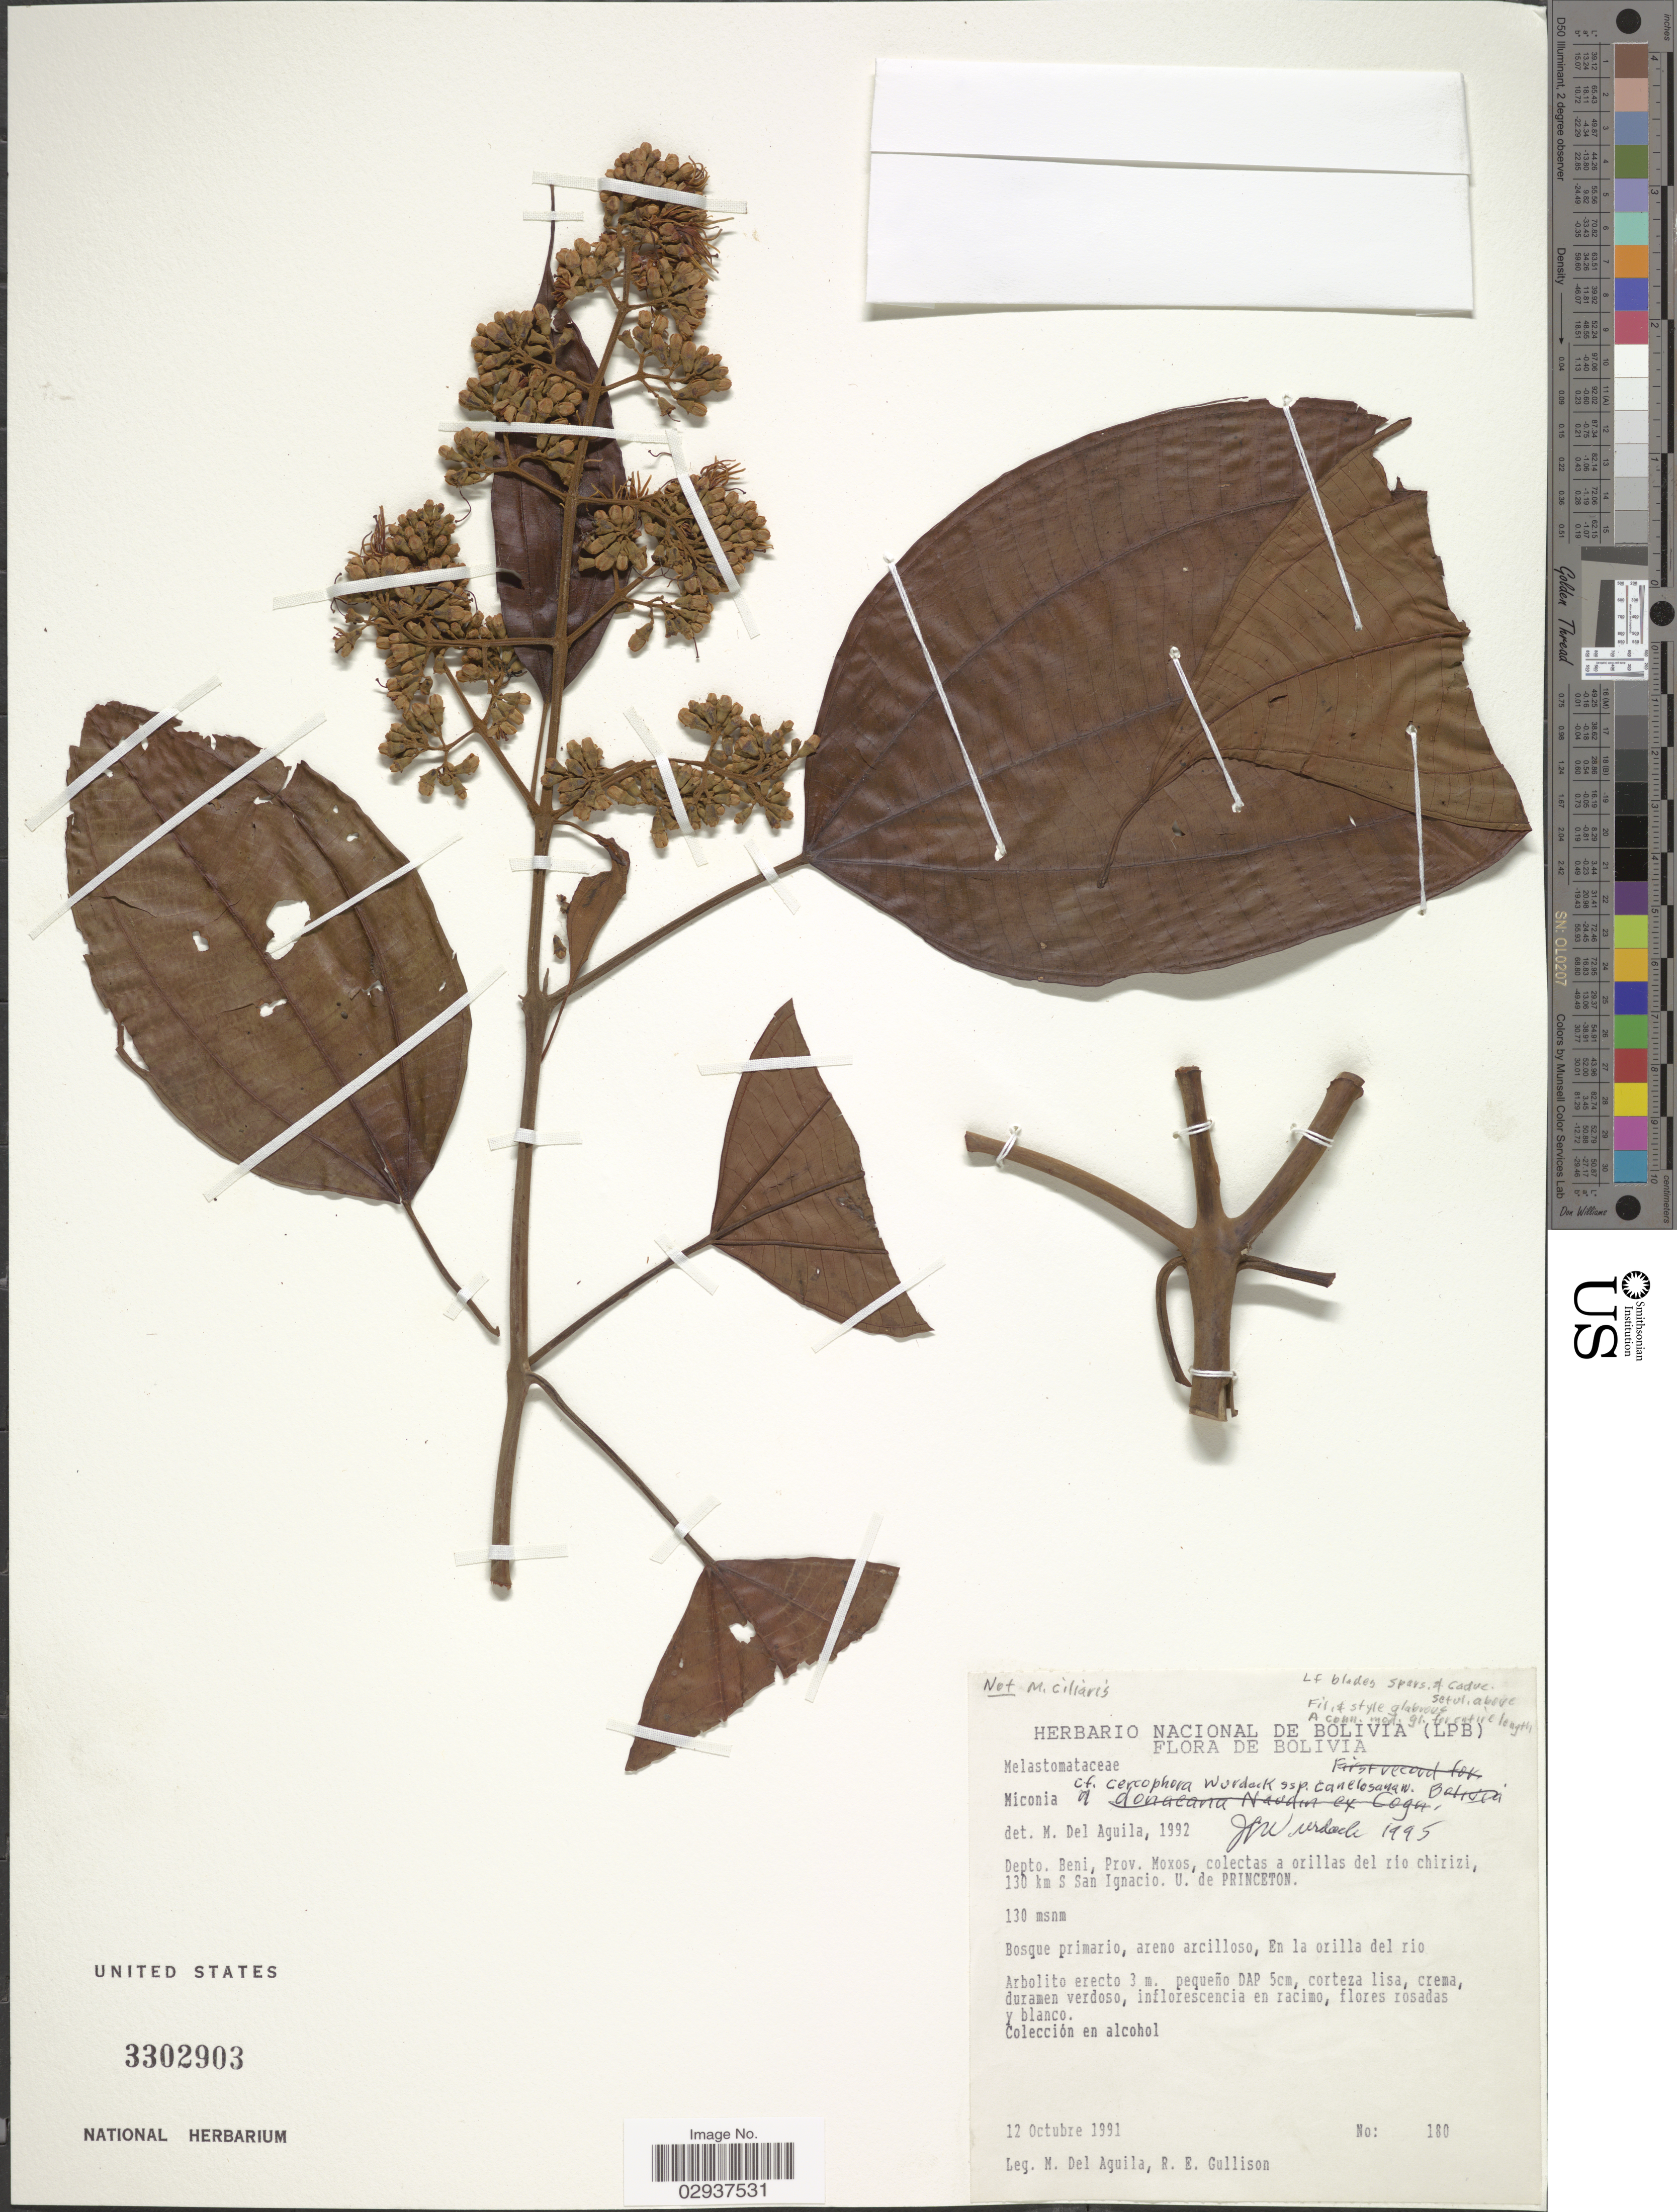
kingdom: Plantae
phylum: Tracheophyta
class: Magnoliopsida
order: Myrtales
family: Melastomataceae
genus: Miconia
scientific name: Miconia cercophora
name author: Wurdack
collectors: M. Aguila & R. Gullison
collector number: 180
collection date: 1991-10-12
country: Bolivia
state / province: Beni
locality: Depto. Beni, Prov. Moxos, colectas a orillas del río chirizi, 130 km S Sab Ignacio. U. de Princeton.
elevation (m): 130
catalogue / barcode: US 3302903